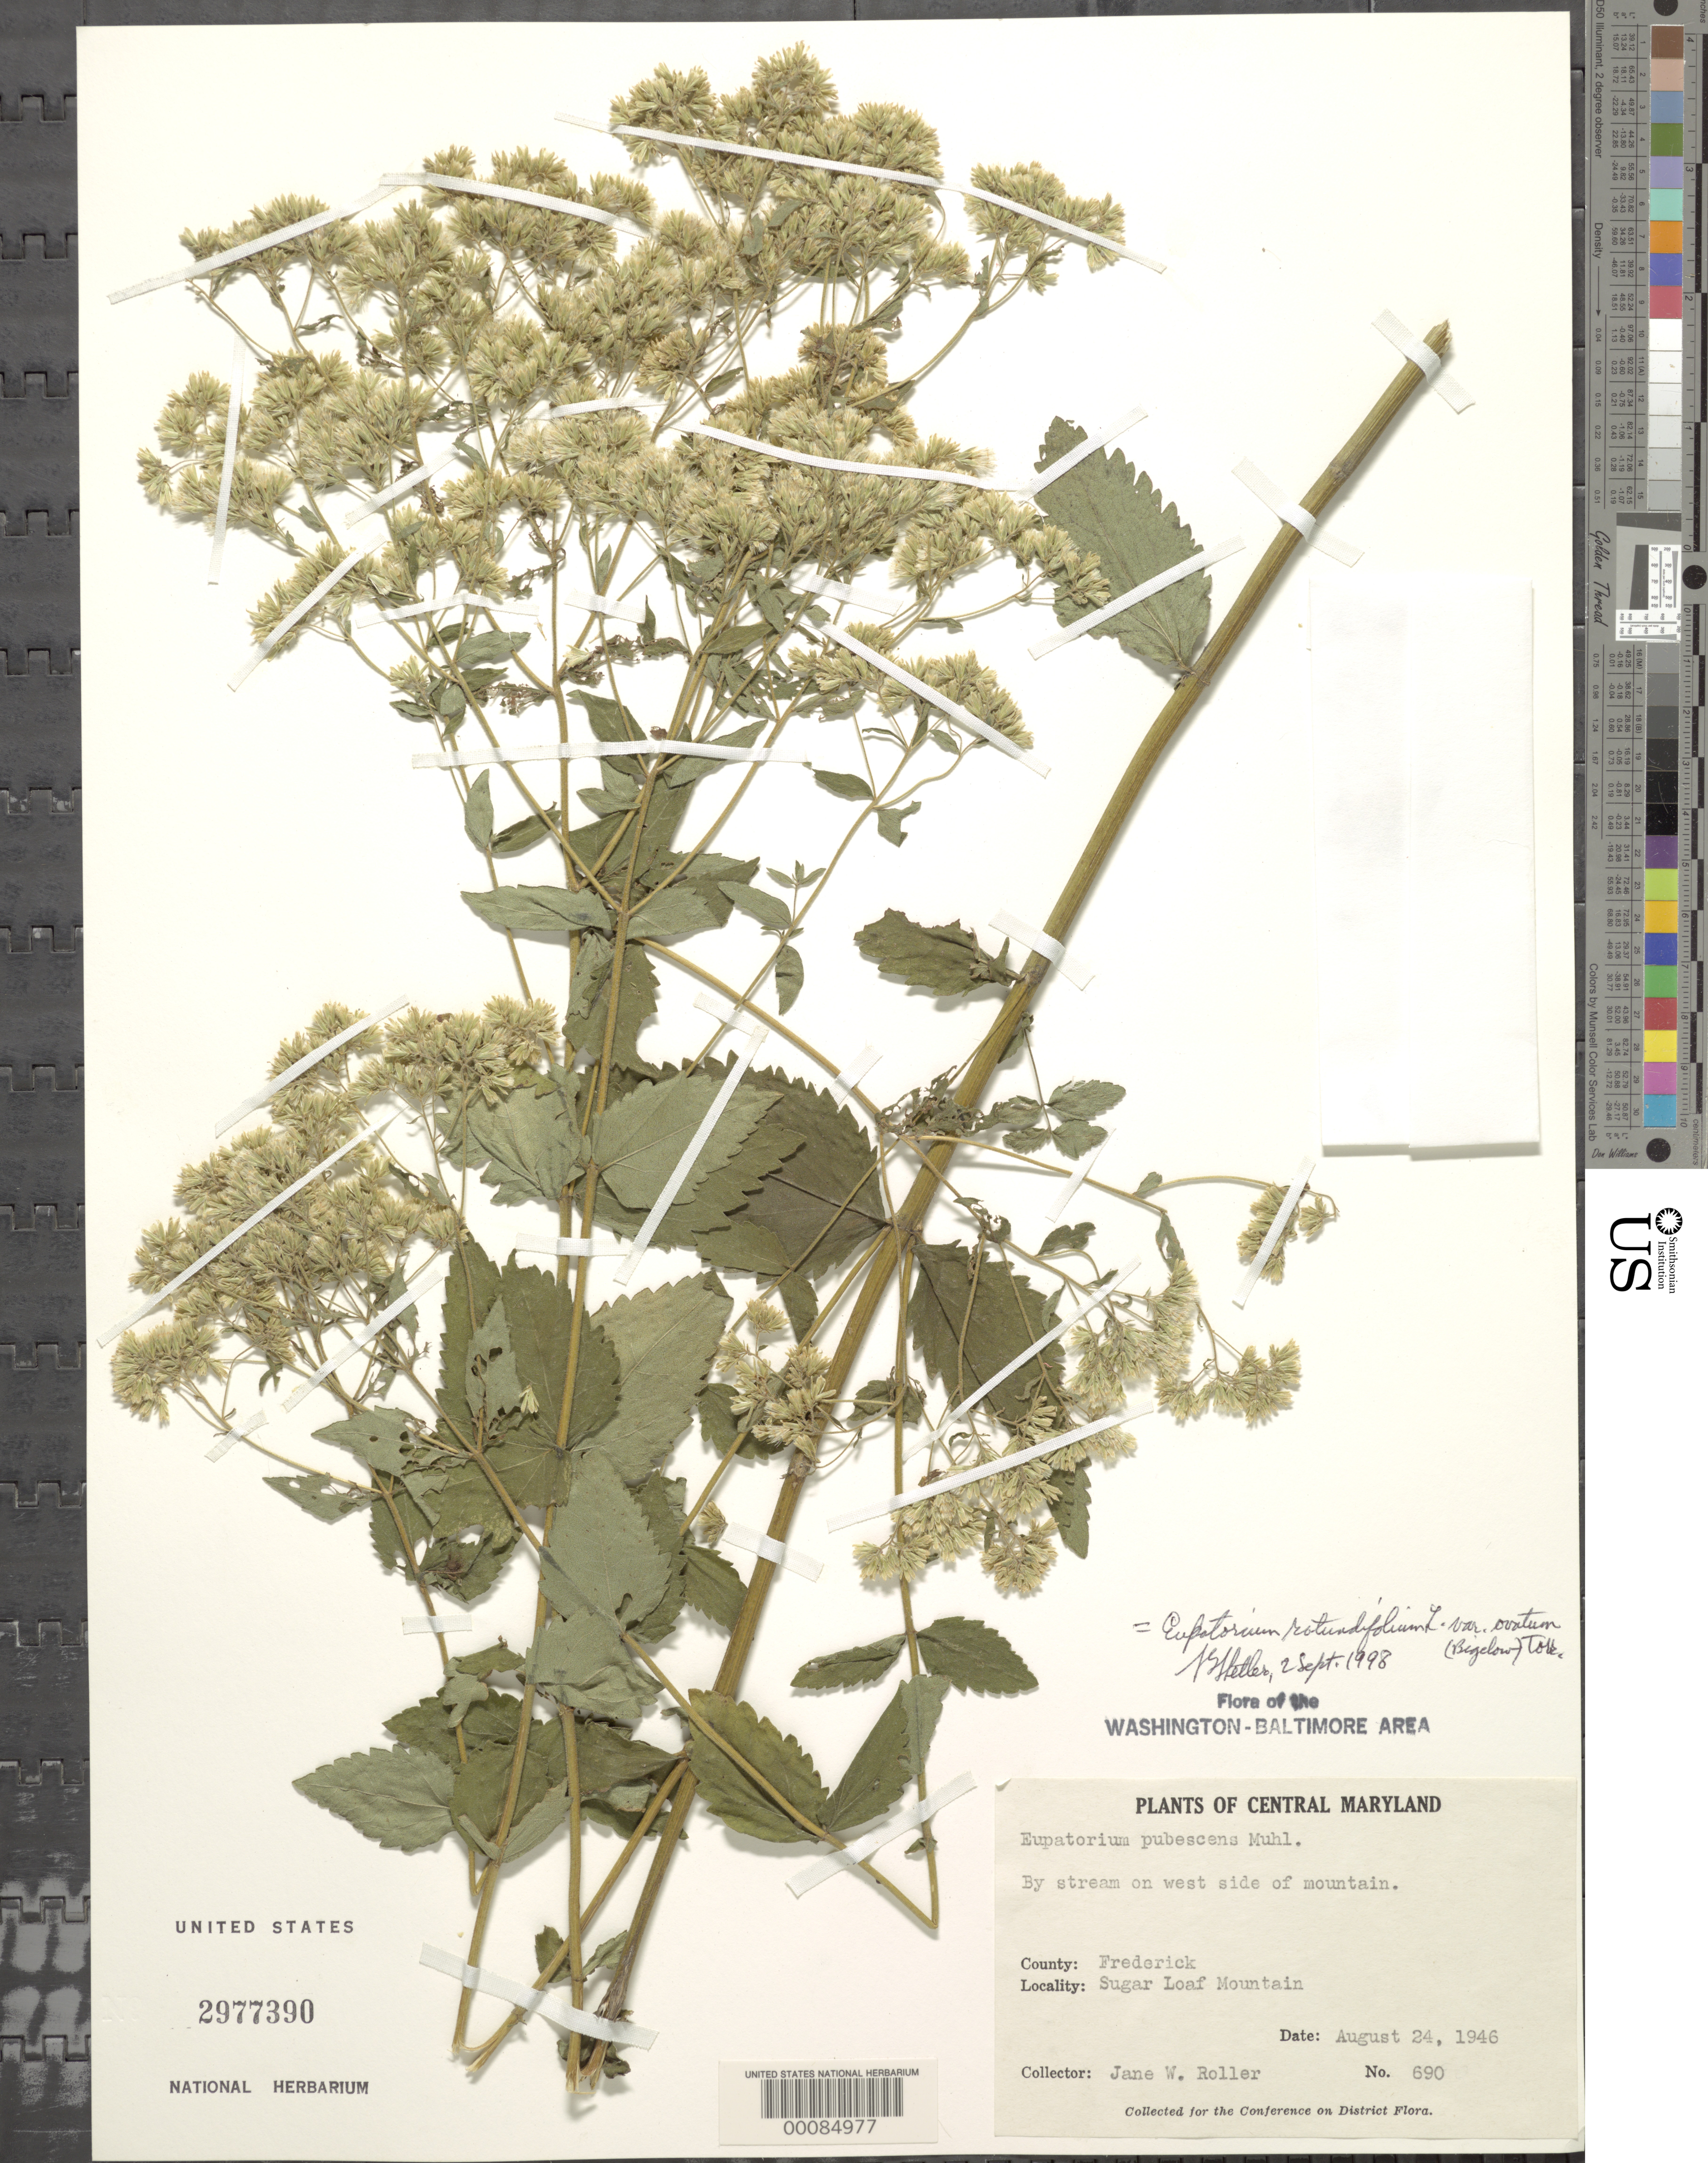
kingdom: Plantae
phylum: Tracheophyta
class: Magnoliopsida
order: Asterales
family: Asteraceae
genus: Eupatorium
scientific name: Eupatorium rotundifolium var. ovatum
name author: (Bigelow) J.D. Montgom. & Fairbrothers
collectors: J. W. Roller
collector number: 690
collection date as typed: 24 Aug 1946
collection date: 1946-08-24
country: United States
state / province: Maryland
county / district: Frederick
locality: West side of Sugar Loaf Mountain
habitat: Stream side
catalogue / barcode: US 2977390